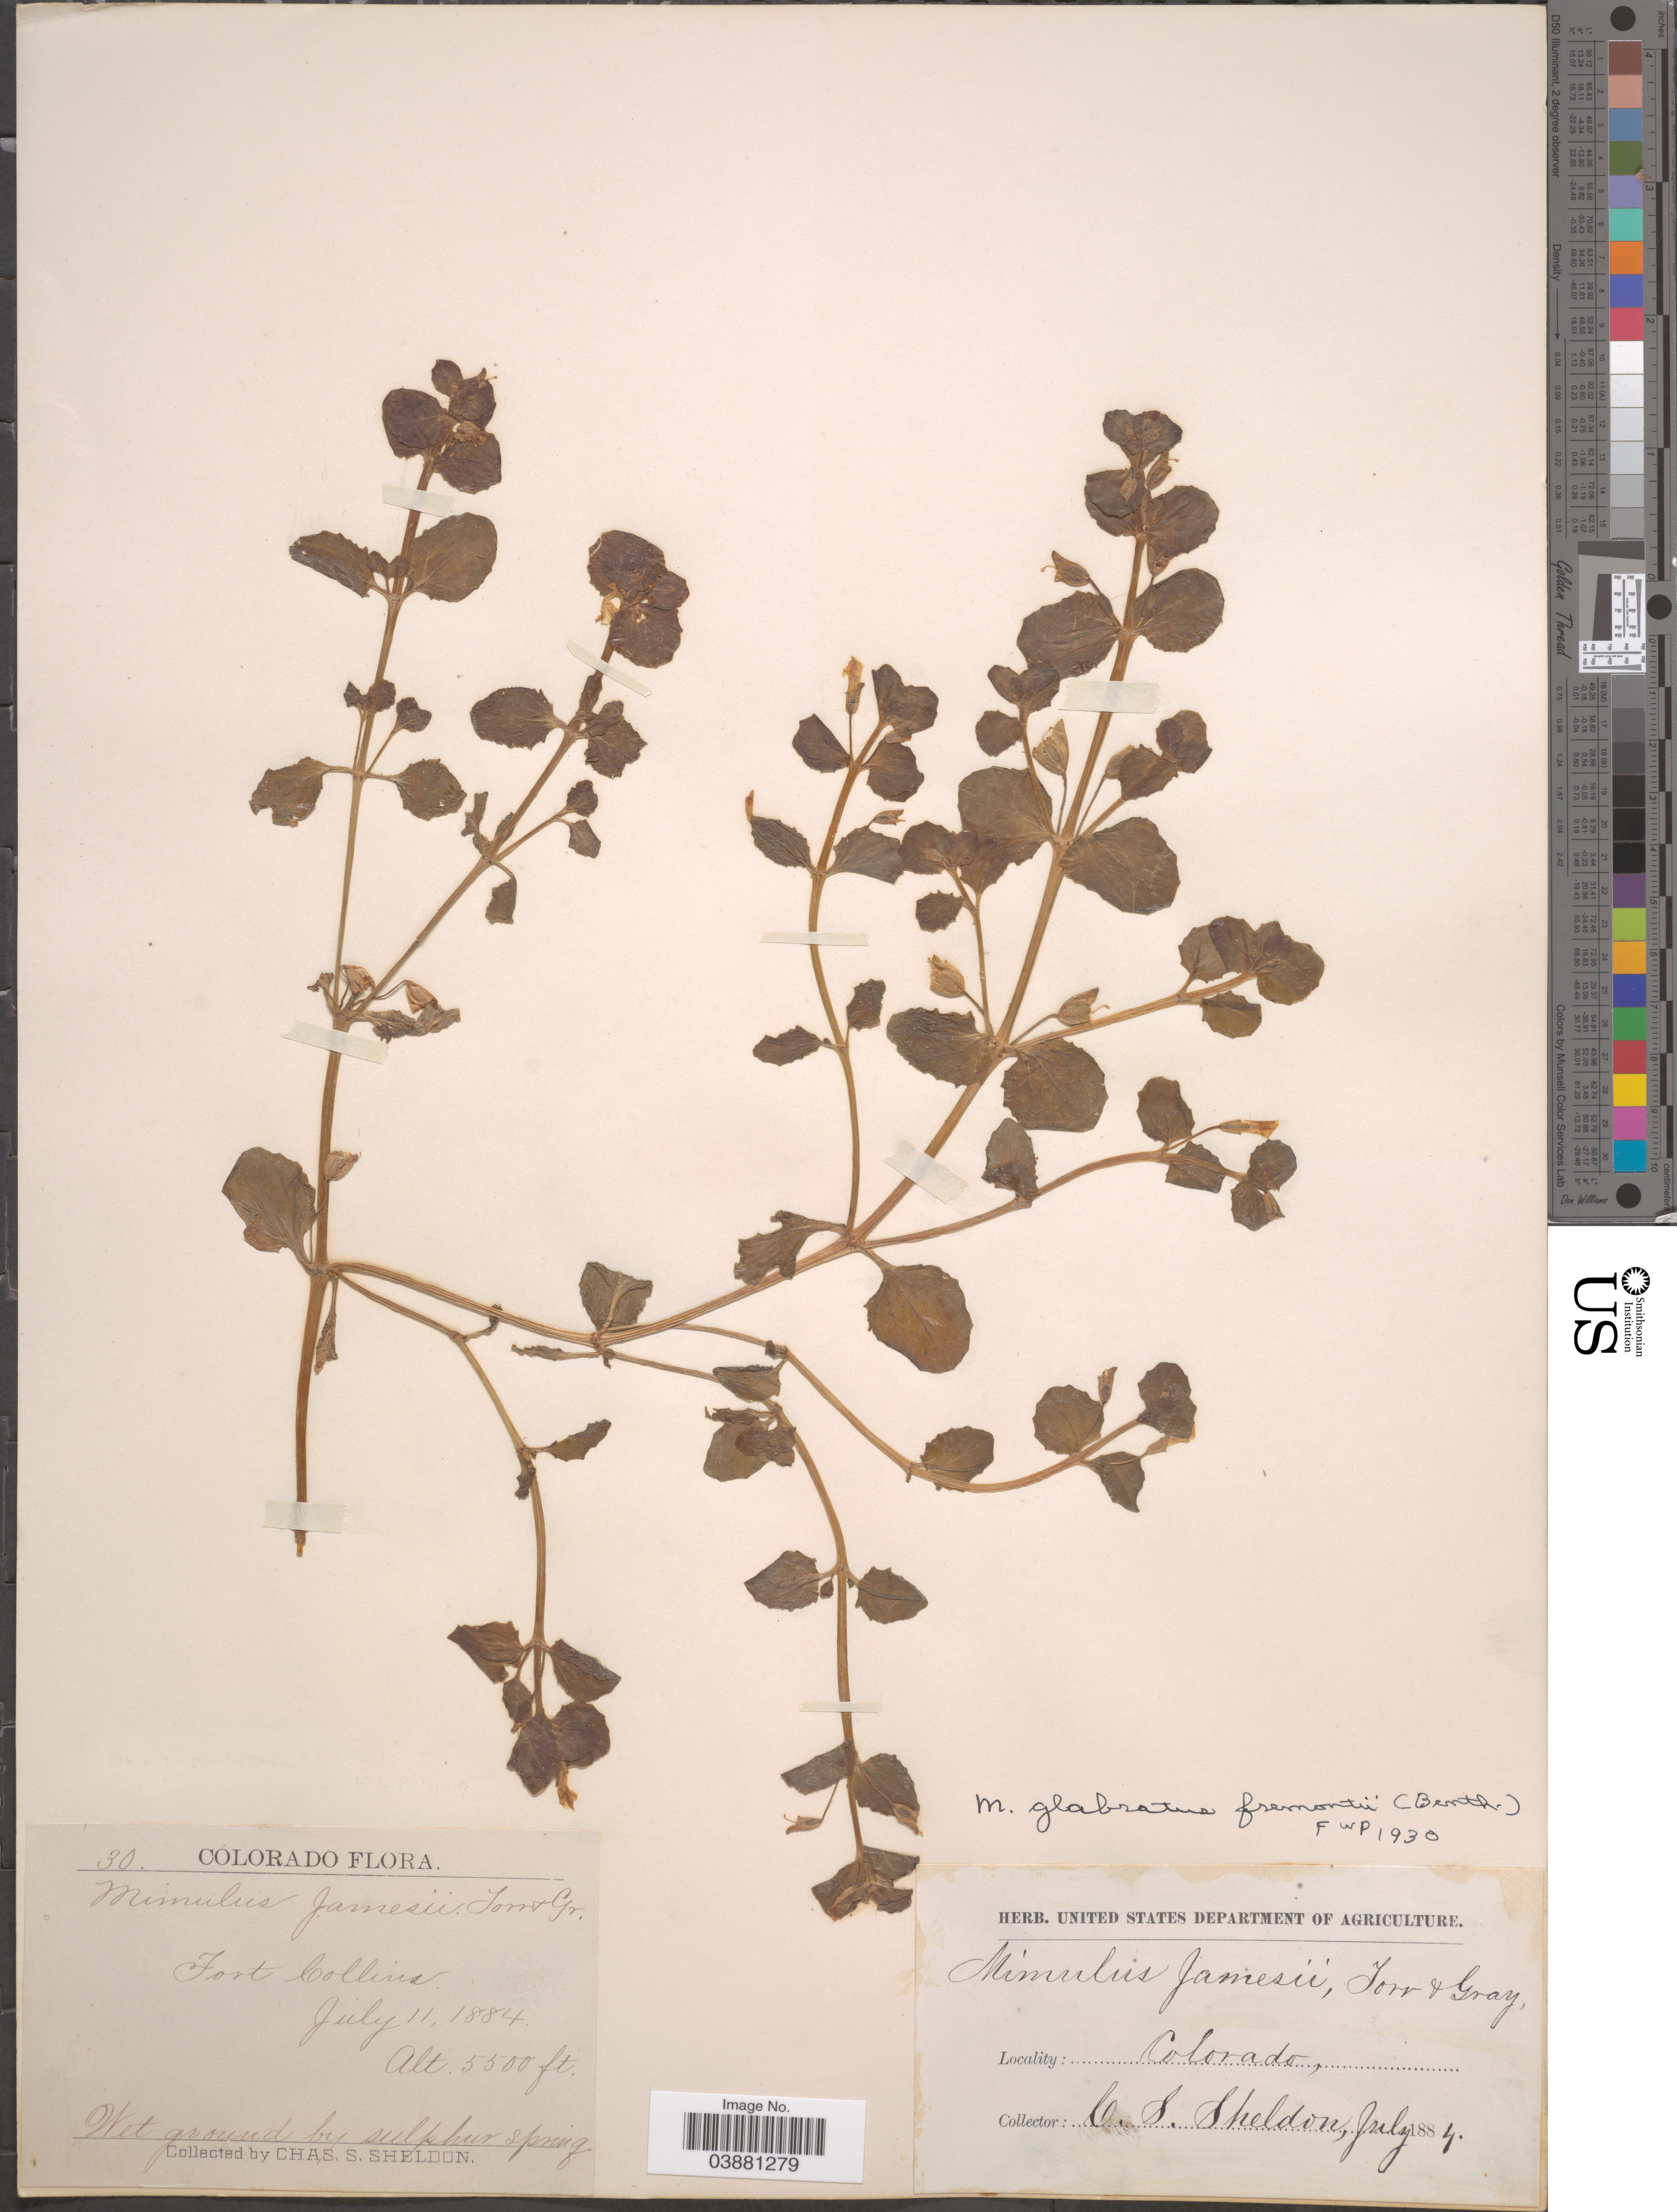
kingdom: Plantae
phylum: Tracheophyta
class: Magnoliopsida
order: Lamiales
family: Phrymaceae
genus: Mimulus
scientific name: Mimulus glabratus var. fremontii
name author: Kunth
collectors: C. S. Sheldon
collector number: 30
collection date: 1884-07-11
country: United States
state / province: Colorado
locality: Fort Collins. Wet ground by sulphur spring.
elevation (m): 1676